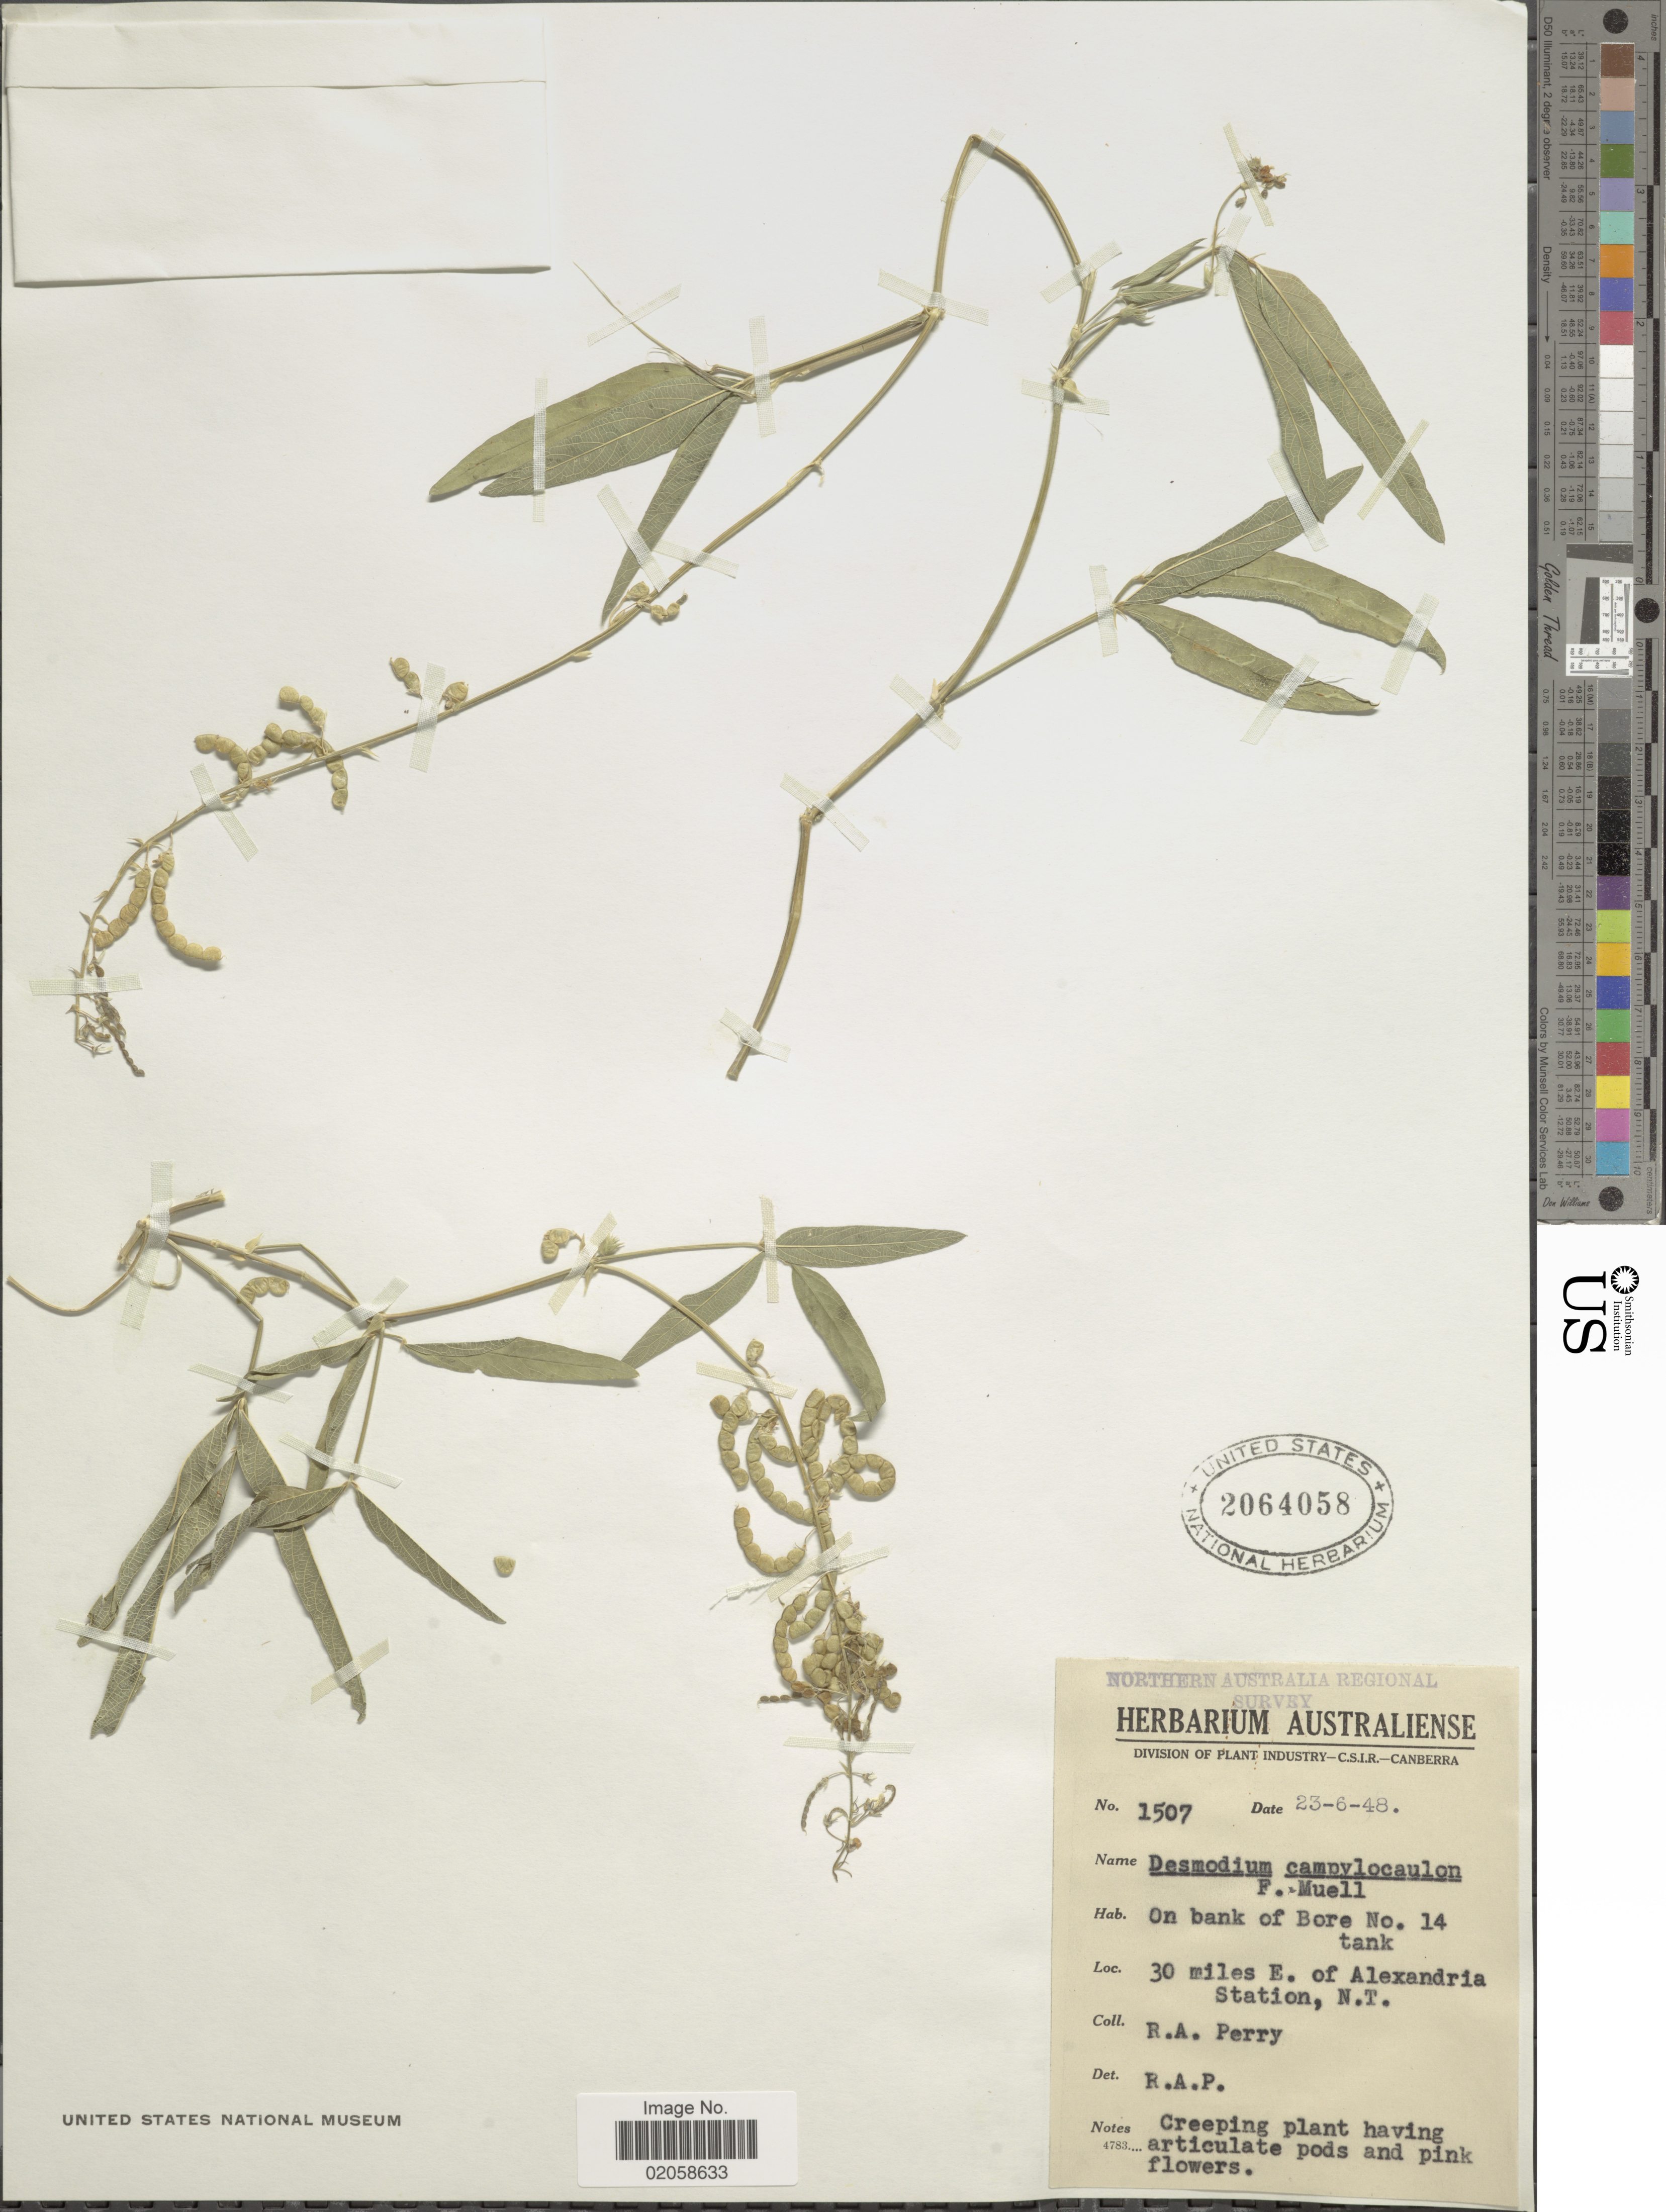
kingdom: Plantae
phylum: Tracheophyta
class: Magnoliopsida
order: Fabales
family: Fabaceae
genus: Desmodiopsis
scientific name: Desmodiopsis campylocaulon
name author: (F. Muell. ex Benth.) H. Ohashi & K. Ohashi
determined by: Strong, Mark T., (BOT), Smithsonian Institution - National Museum of Natural History (UNITED STATES)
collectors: Perry, R. A.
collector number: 1507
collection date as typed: Transcribed d/m/y: 23/6/48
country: Australia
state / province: Northern Territory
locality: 30 miles E. of Alexandria Station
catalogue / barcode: US 2064058